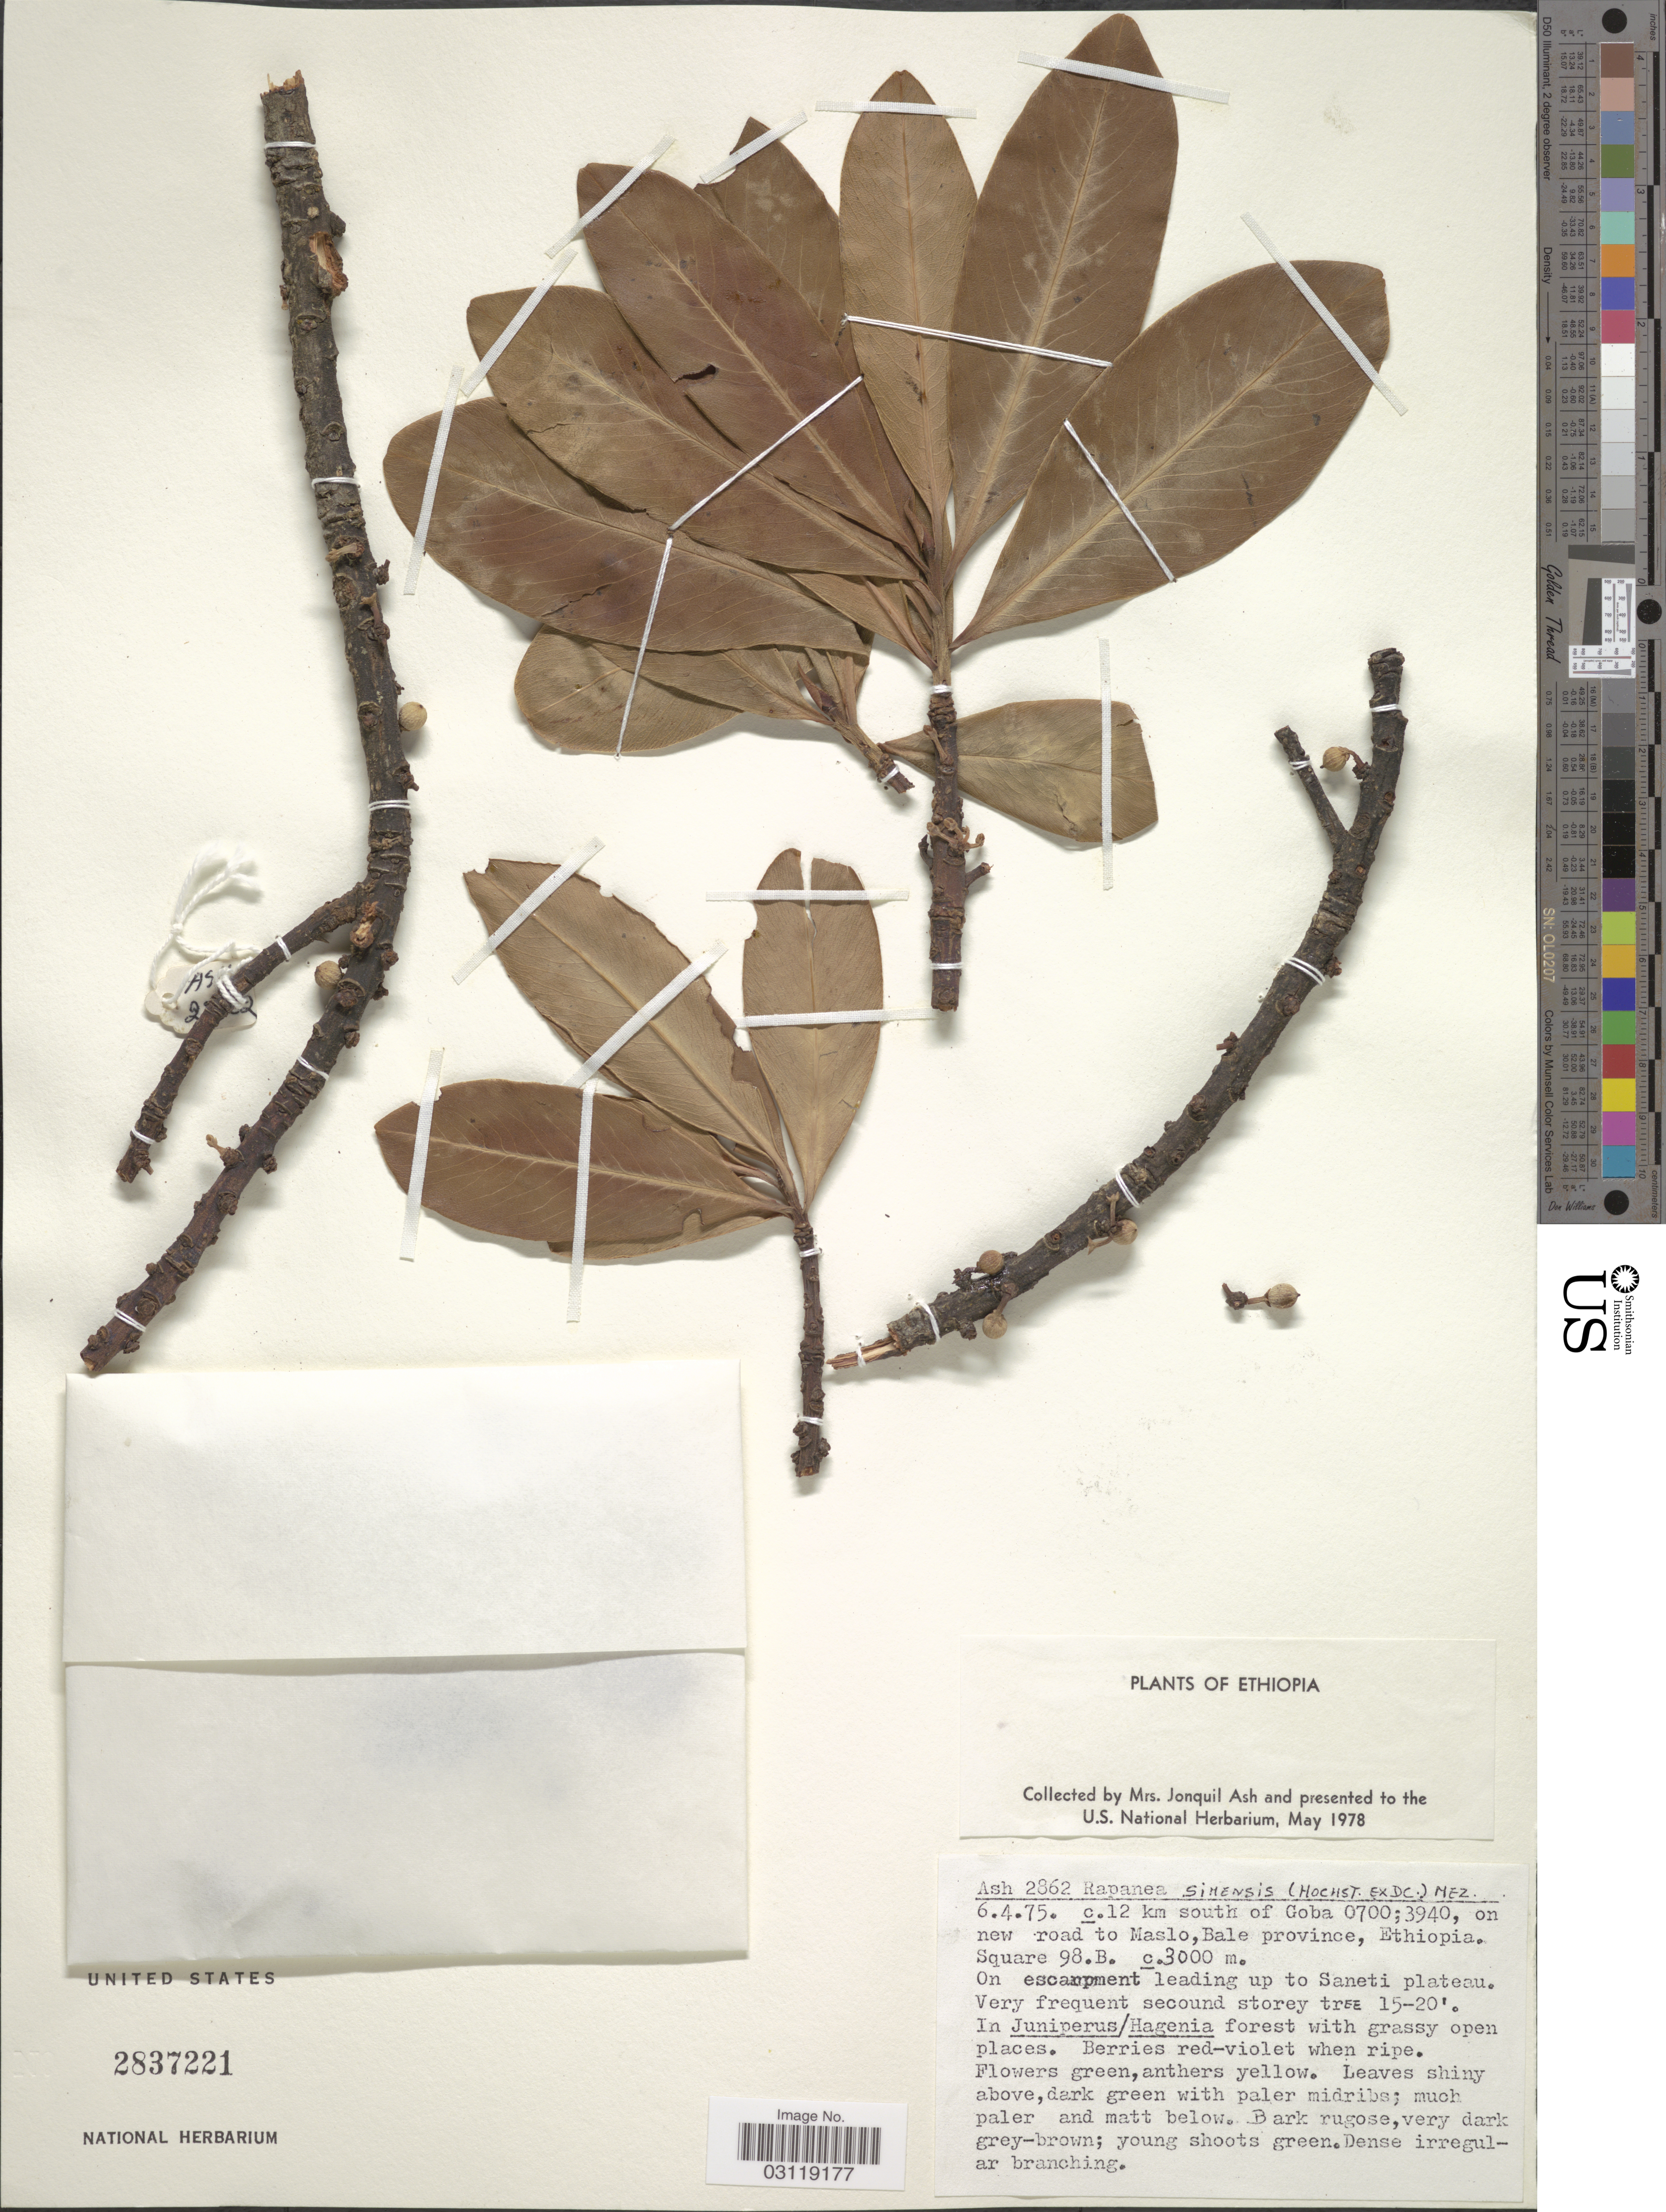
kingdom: Plantae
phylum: Tracheophyta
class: Magnoliopsida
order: Ericales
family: Primulaceae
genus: Rapanea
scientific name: Rapanea simensis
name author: (Hochst. ex A. DC.) Mez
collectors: J. Ash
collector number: Ash 2862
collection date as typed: Transcribed d/m/y: 6/4/75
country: Ethiopia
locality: C. 12 km south of Goba 0700; 3940, on new road to Maslo, Bale province. Square 98. B.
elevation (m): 3000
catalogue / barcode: US 2837221